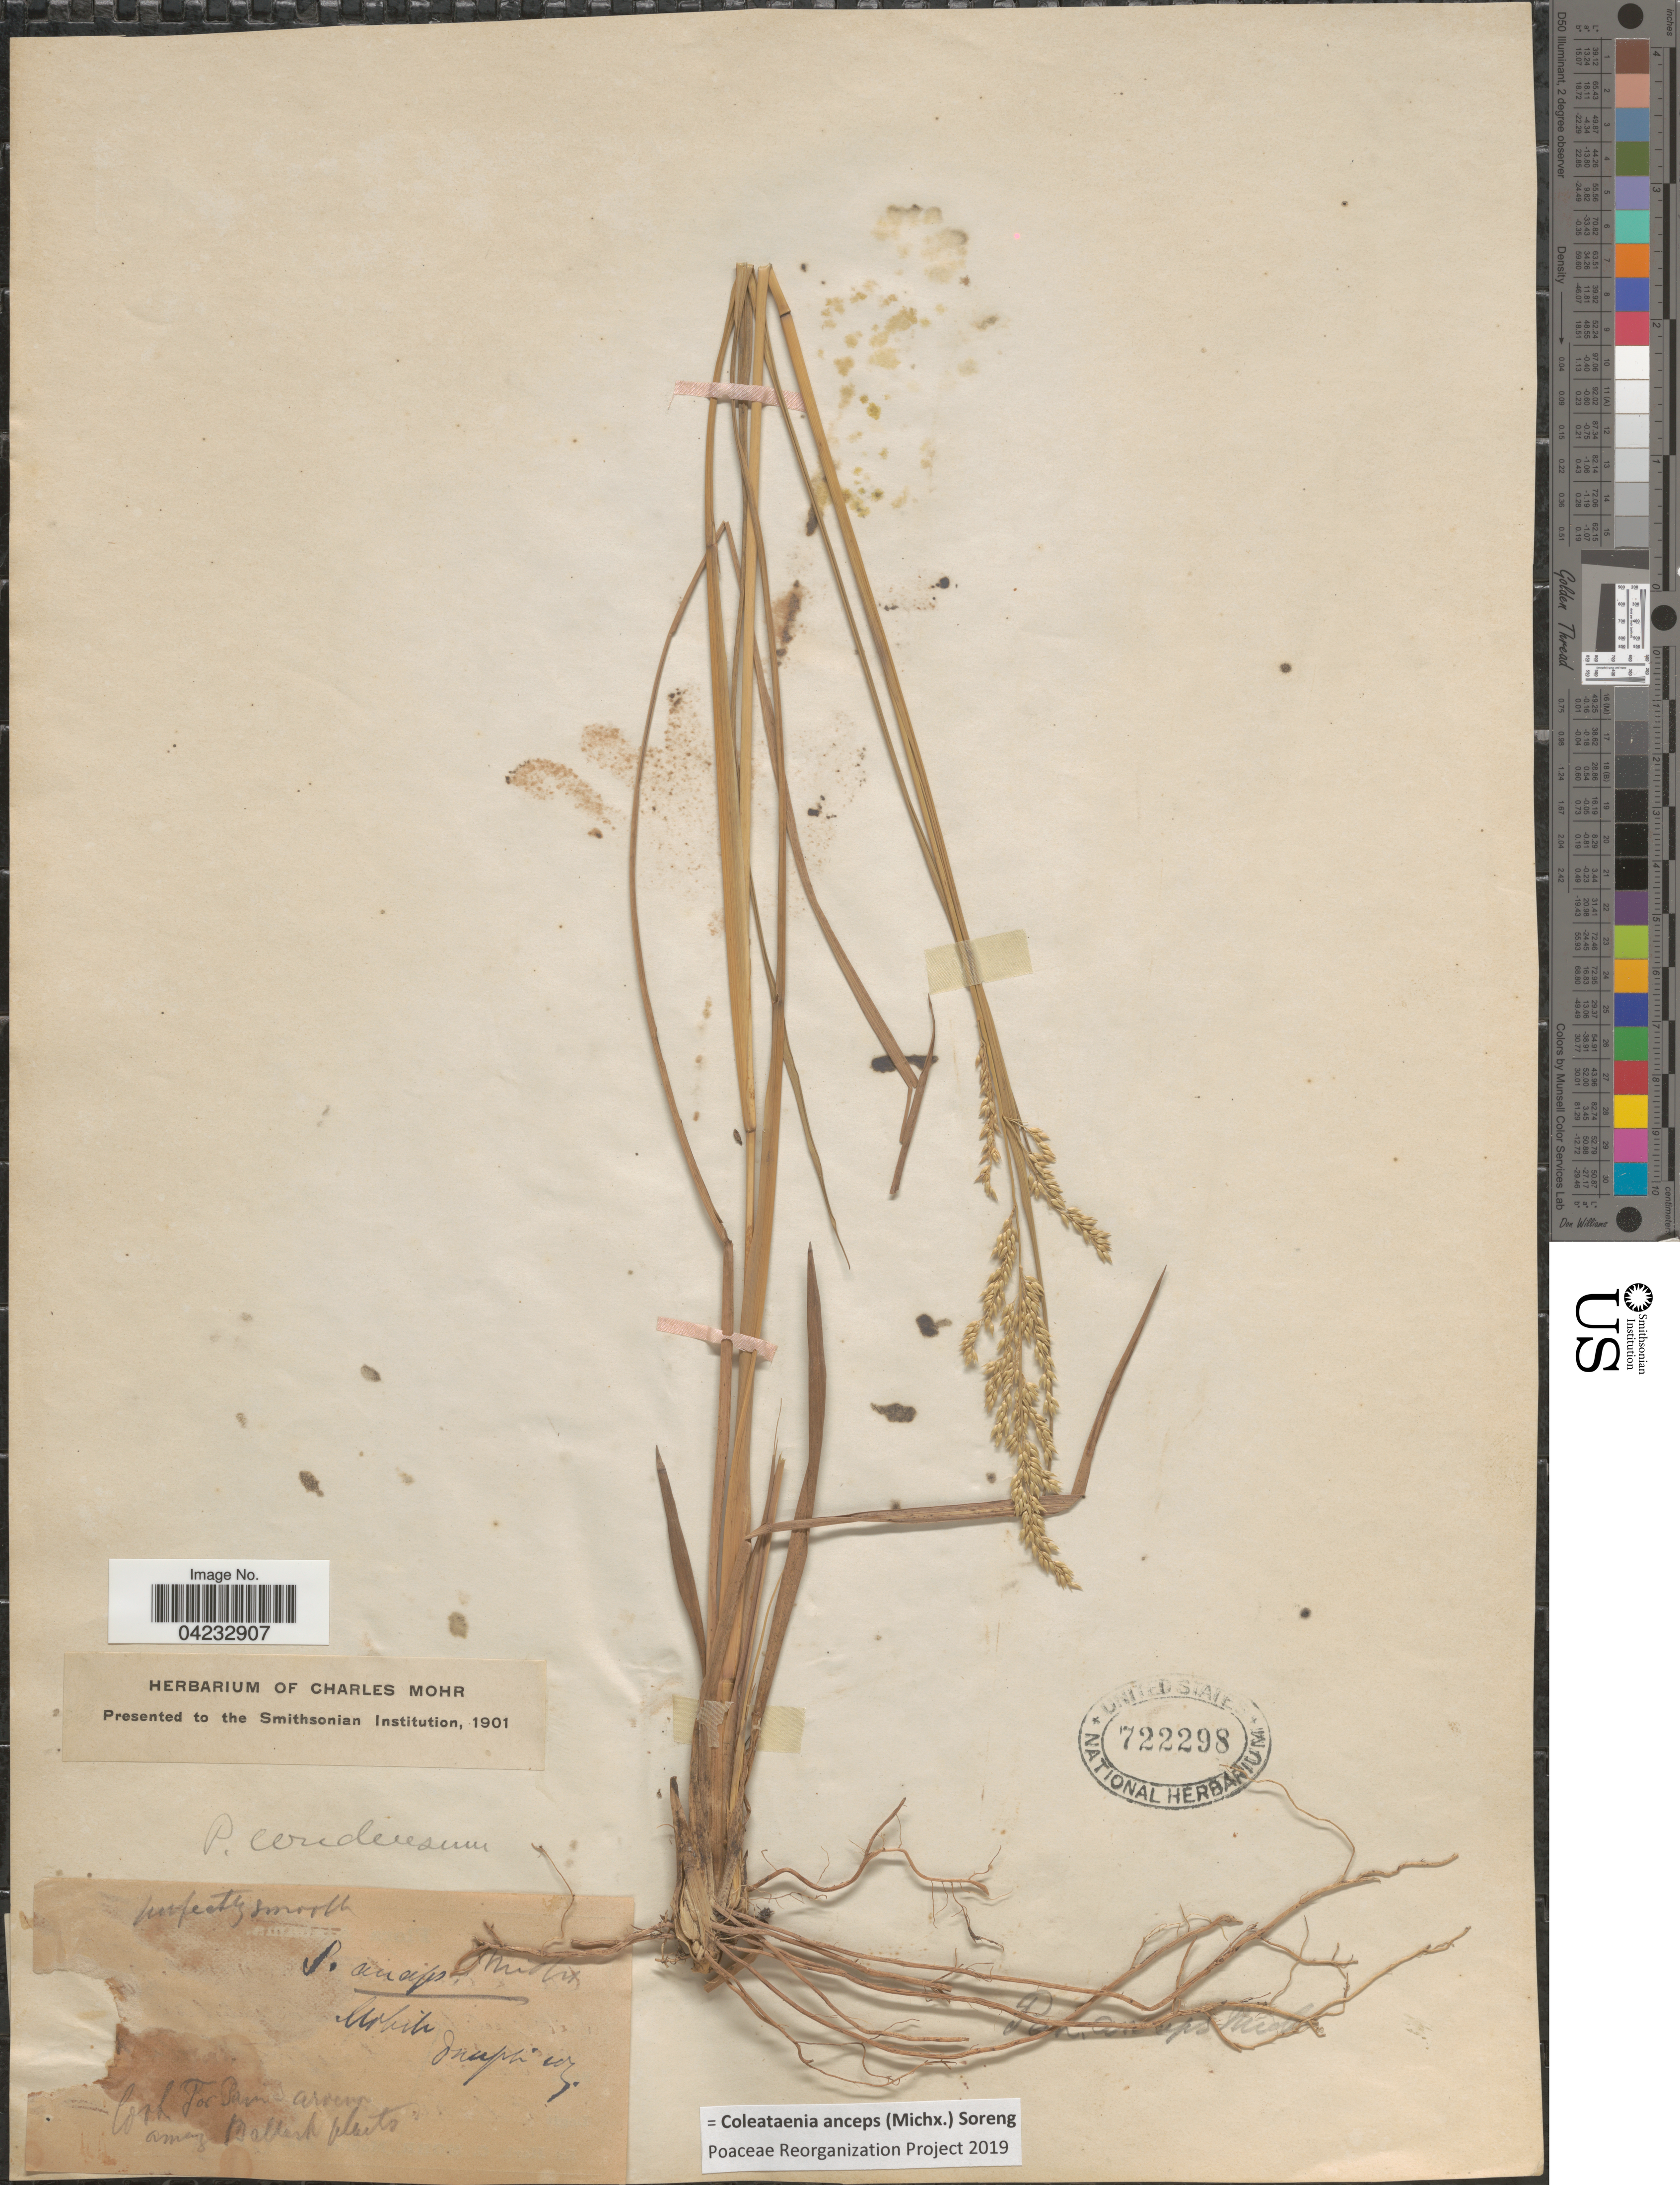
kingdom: Plantae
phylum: Tracheophyta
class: Liliopsida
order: Poales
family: Poaceae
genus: Coleataenia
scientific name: Coleataenia anceps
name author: (Michx.) Soreng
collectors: ex herb. Charles Mohr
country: United States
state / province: Alabama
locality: Mobile.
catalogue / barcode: US 722298